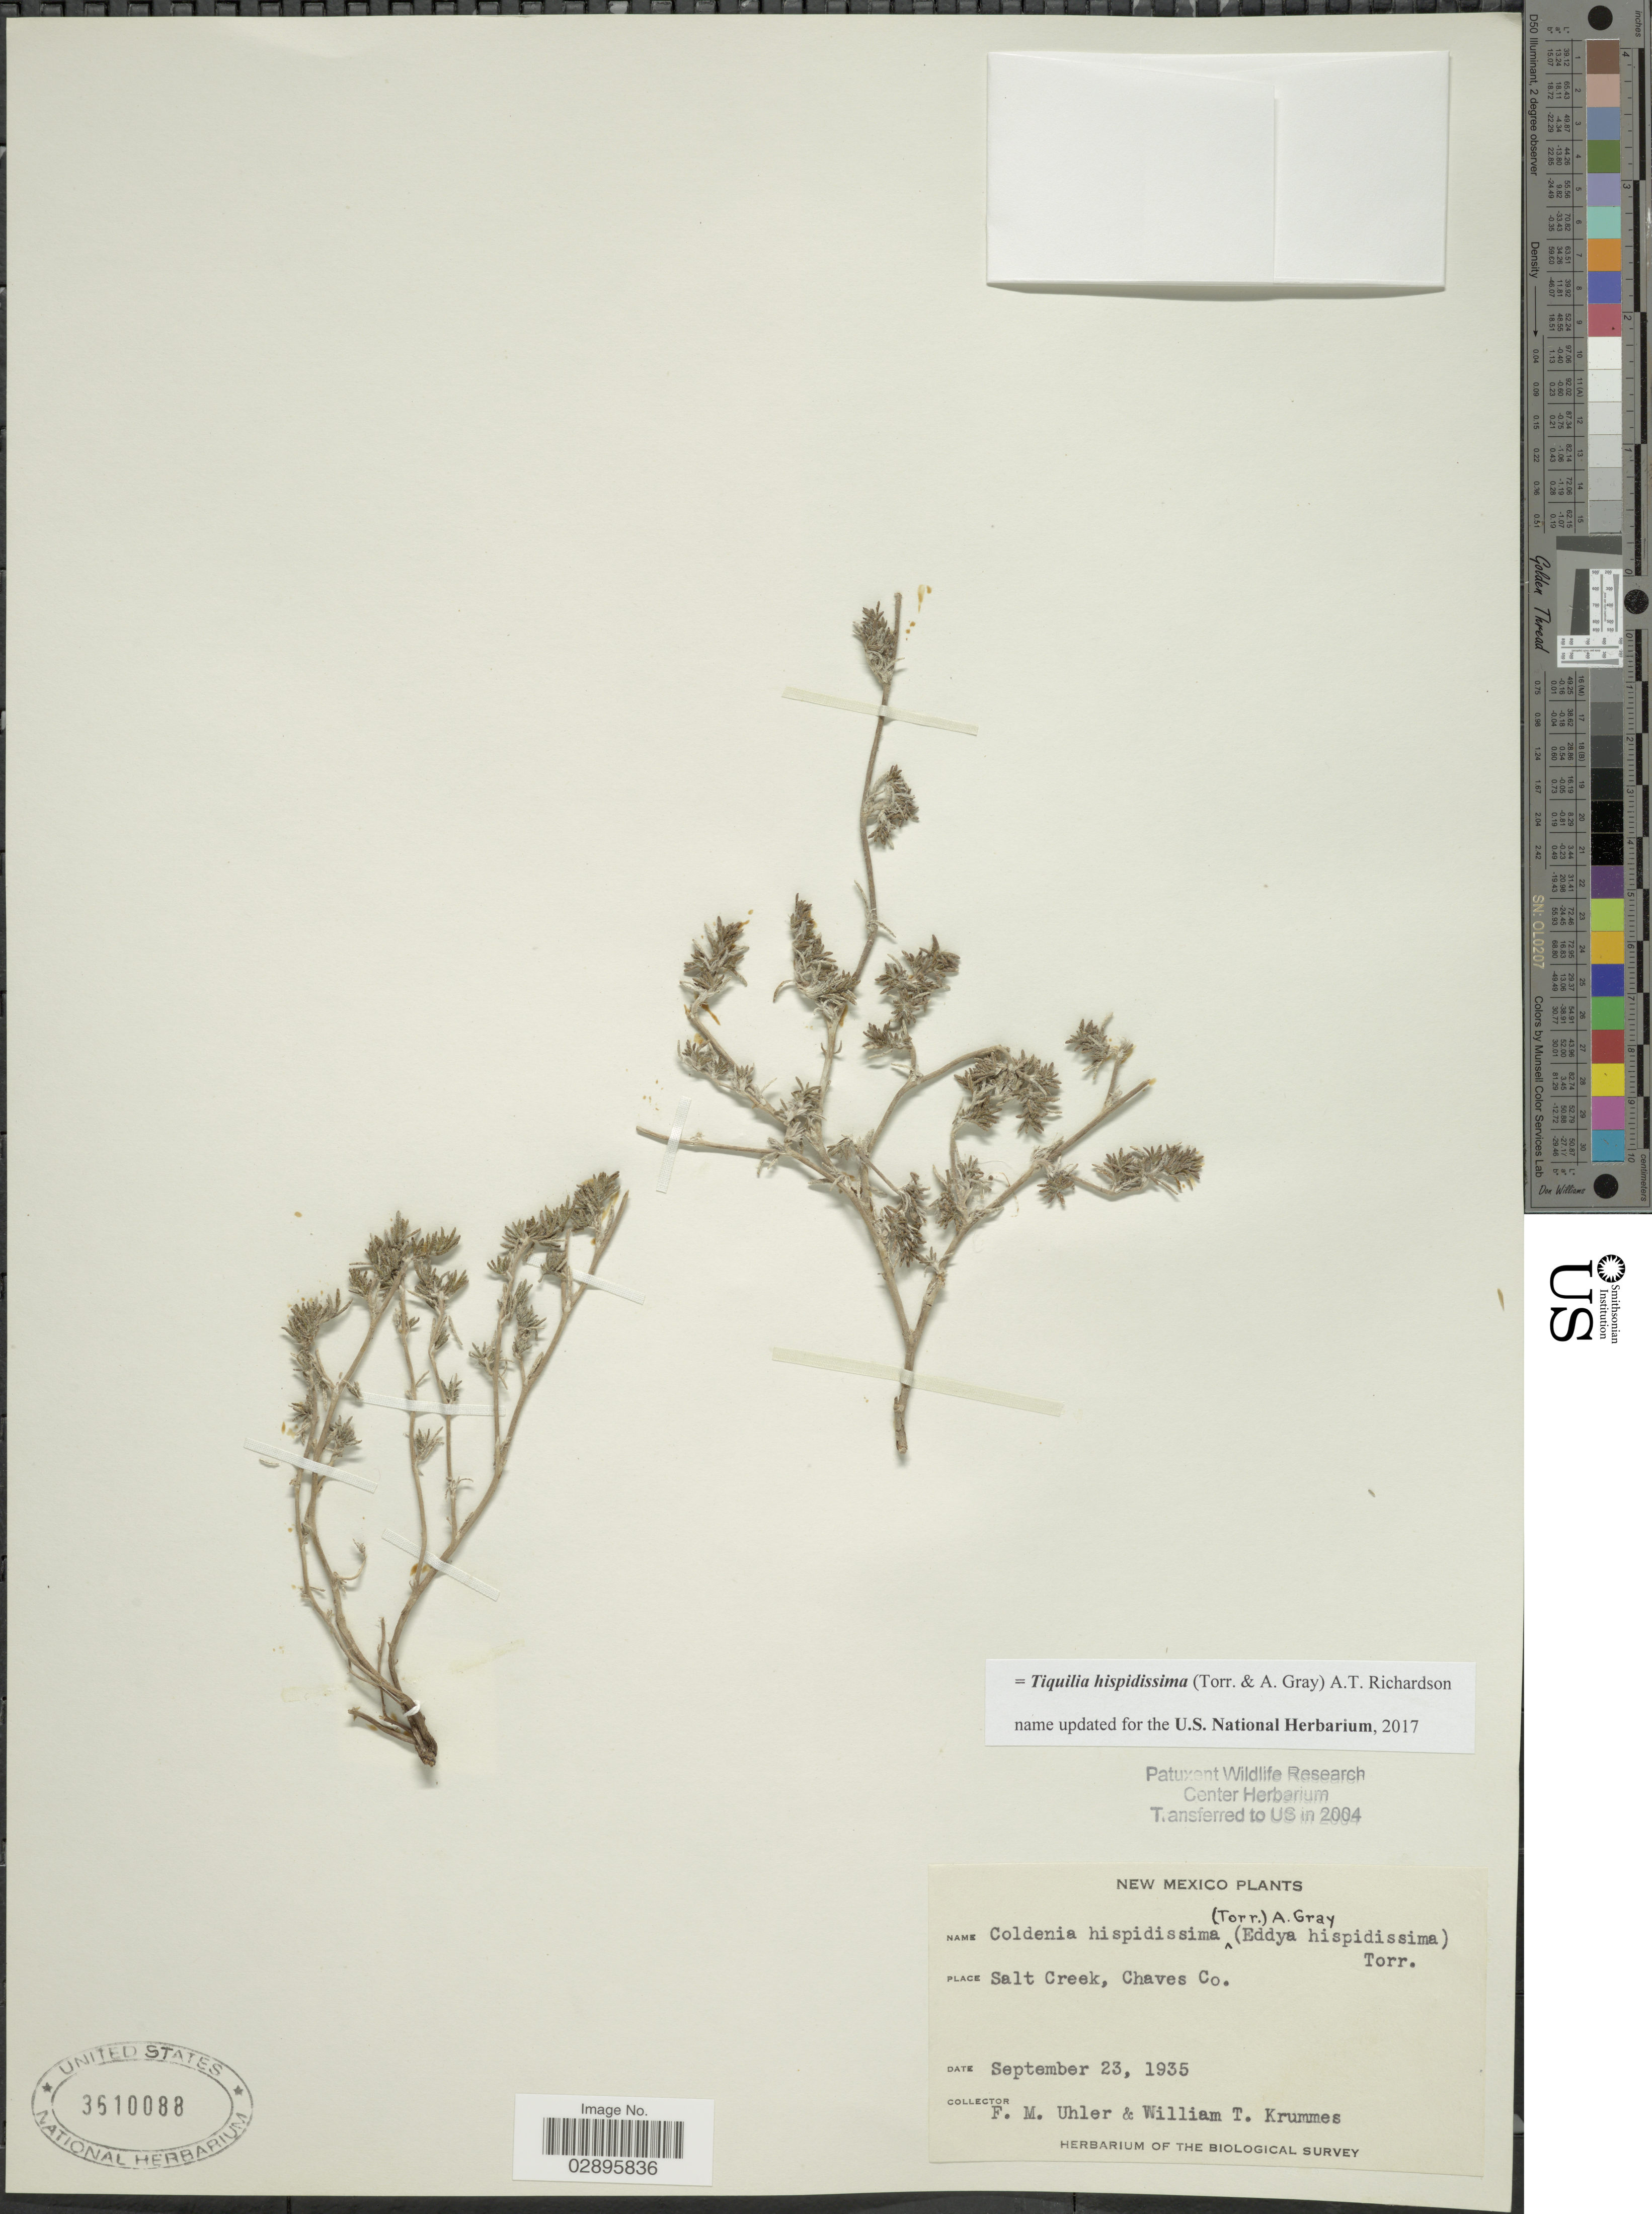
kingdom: Plantae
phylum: Tracheophyta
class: Magnoliopsida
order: Boraginales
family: Ehretiaceae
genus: Tiquilia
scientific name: Tiquilia hispidissima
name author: (Torr. & A. Gray) A.T. Richardson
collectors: F. M. Uhler & W. Krummes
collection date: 1935-09-23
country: United States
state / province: New Mexico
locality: Salt Creek, Chaves Co.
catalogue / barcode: US 3610088